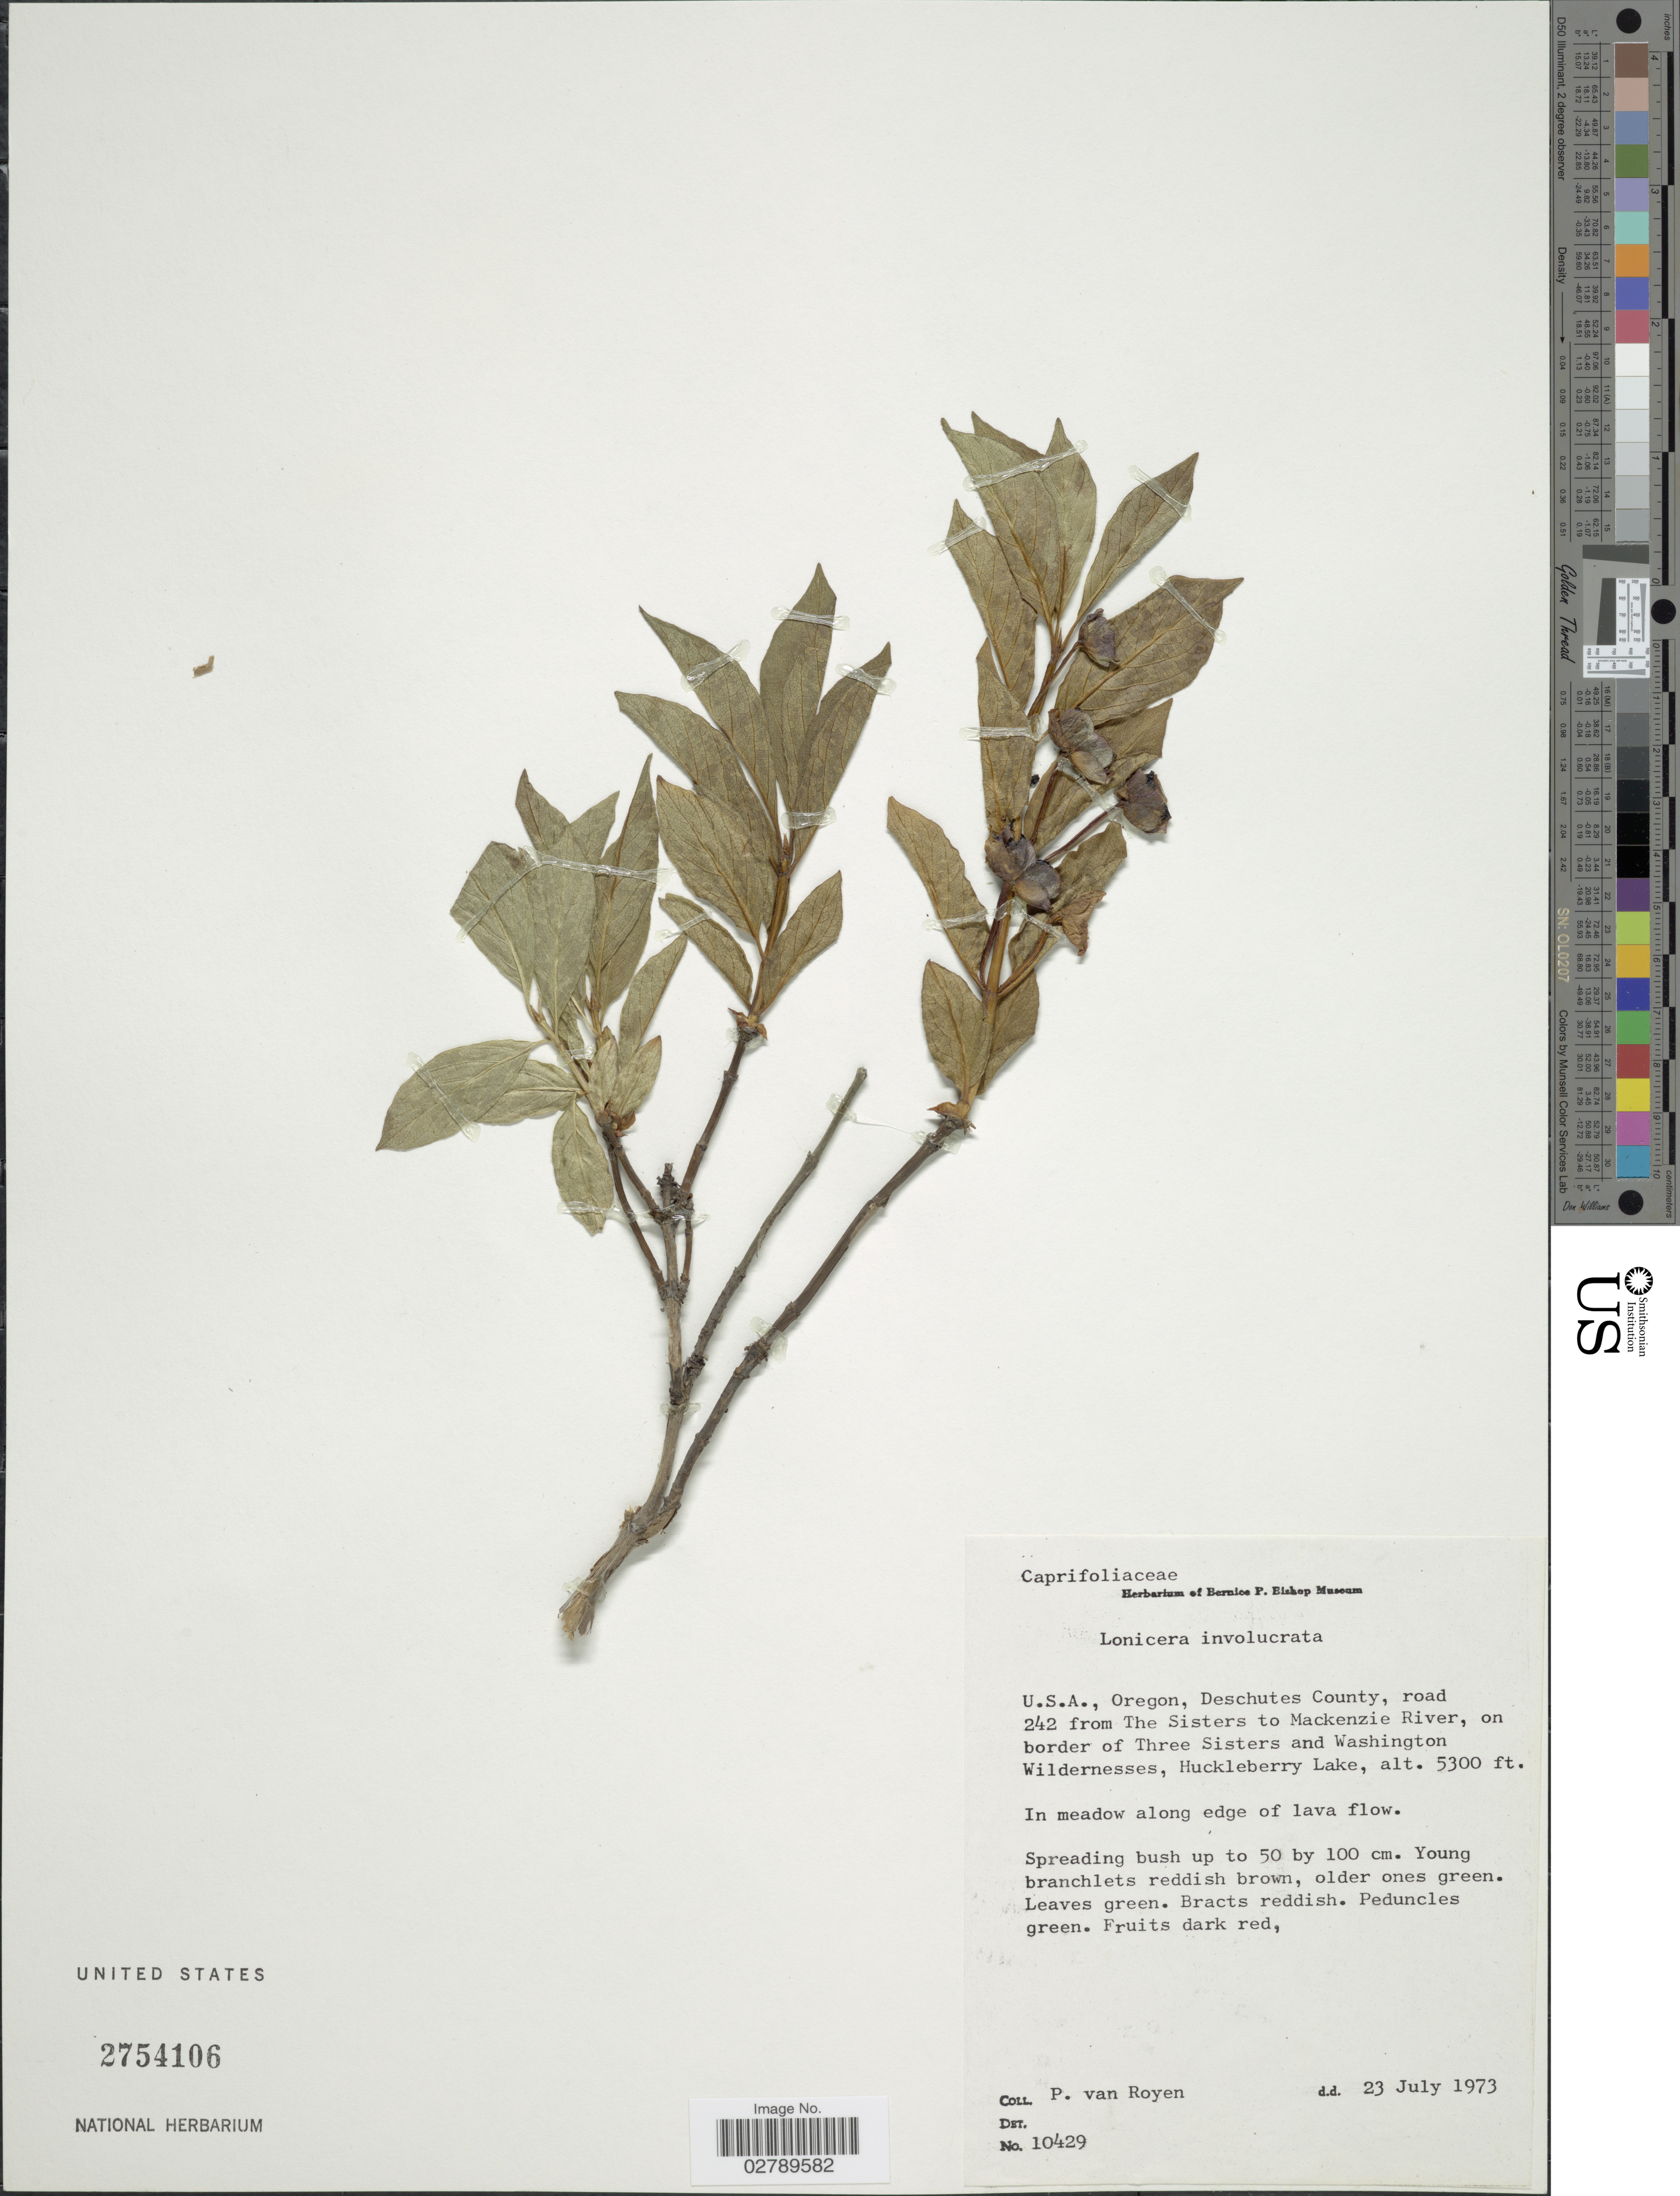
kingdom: Plantae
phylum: Tracheophyta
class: Magnoliopsida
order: Dipsacales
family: Caprifoliaceae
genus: Lonicera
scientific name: Lonicera involucrata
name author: (Richardson) Banks ex Spreng.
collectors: P. van Royen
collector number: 10429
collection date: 1973-07-23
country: United States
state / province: Oregon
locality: Deschutes County, road 242 from The Sisters to Mackenzie River, on border of Three Sisters and Washington Wildernesses, Huckleberry Lake.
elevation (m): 1615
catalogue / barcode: US 2754106